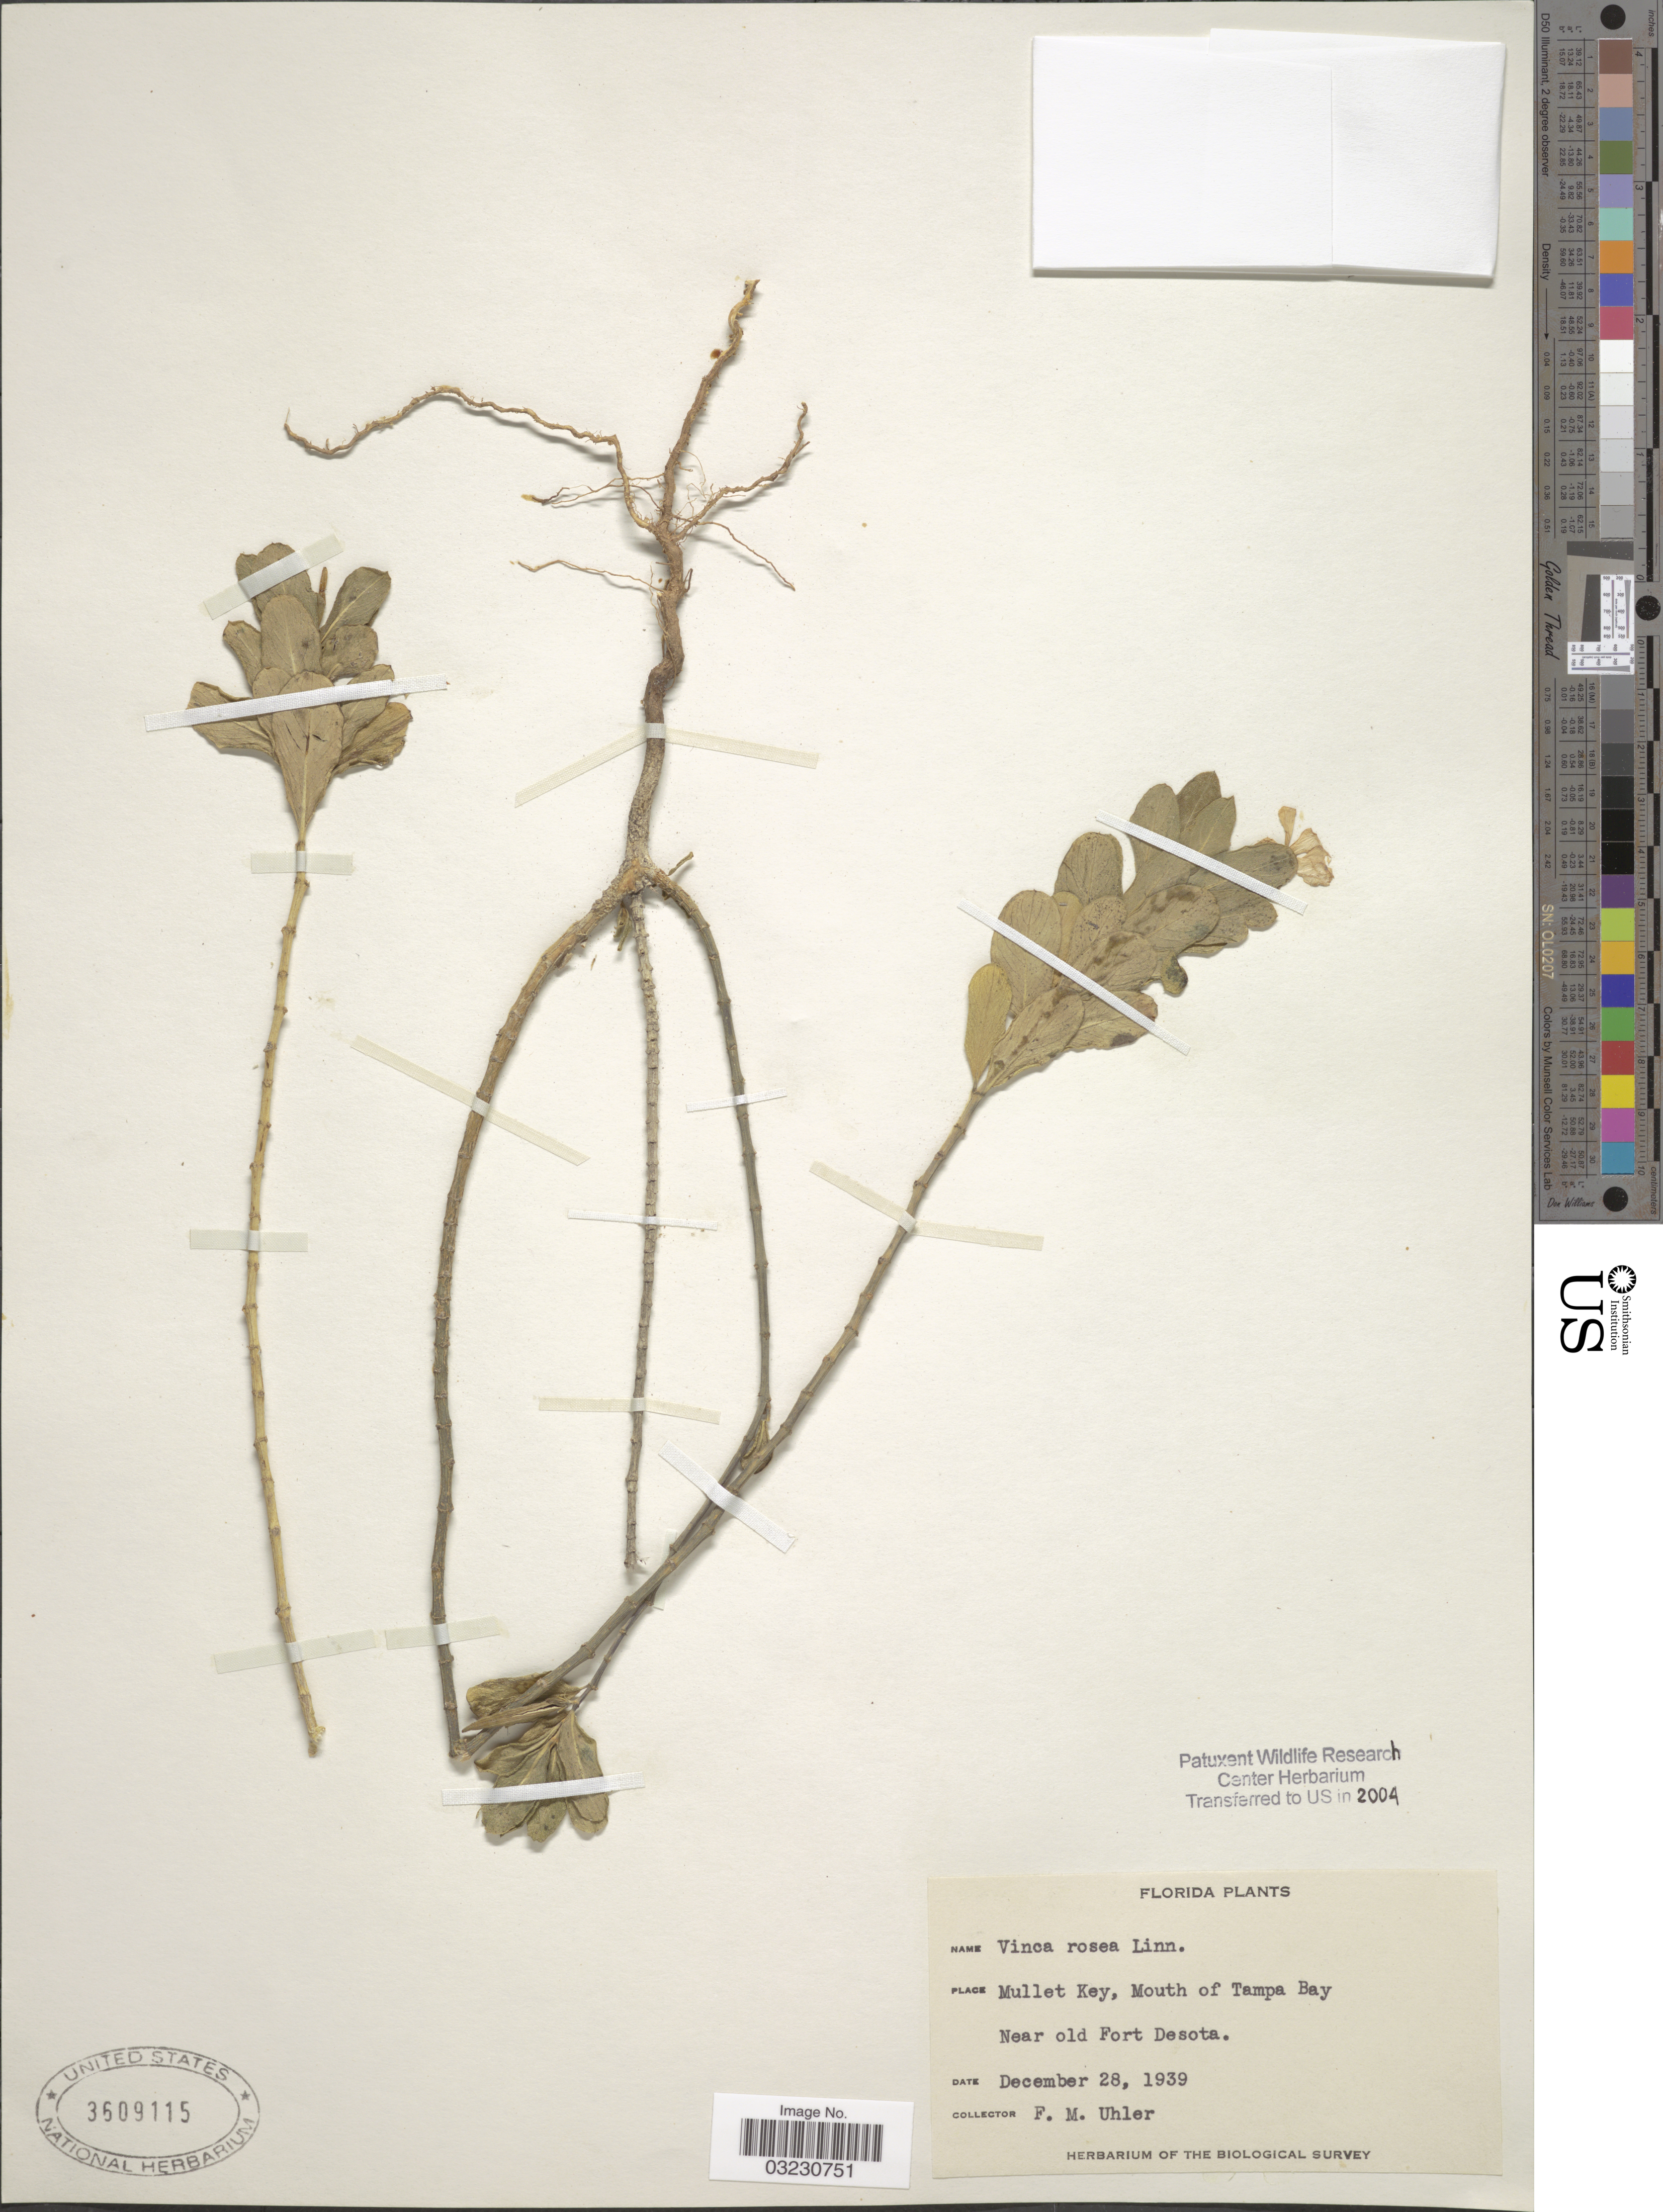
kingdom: Plantae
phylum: Tracheophyta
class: Magnoliopsida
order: Gentianales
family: Apocynaceae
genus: Catharanthus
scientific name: Catharanthus roseus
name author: (L.) G. Don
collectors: F. M. Uhler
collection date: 1939-12-28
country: United States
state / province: Florida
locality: Mullet Key, Mouth of Tampa Bay, Near old Fort Desota.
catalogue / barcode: US 3609115